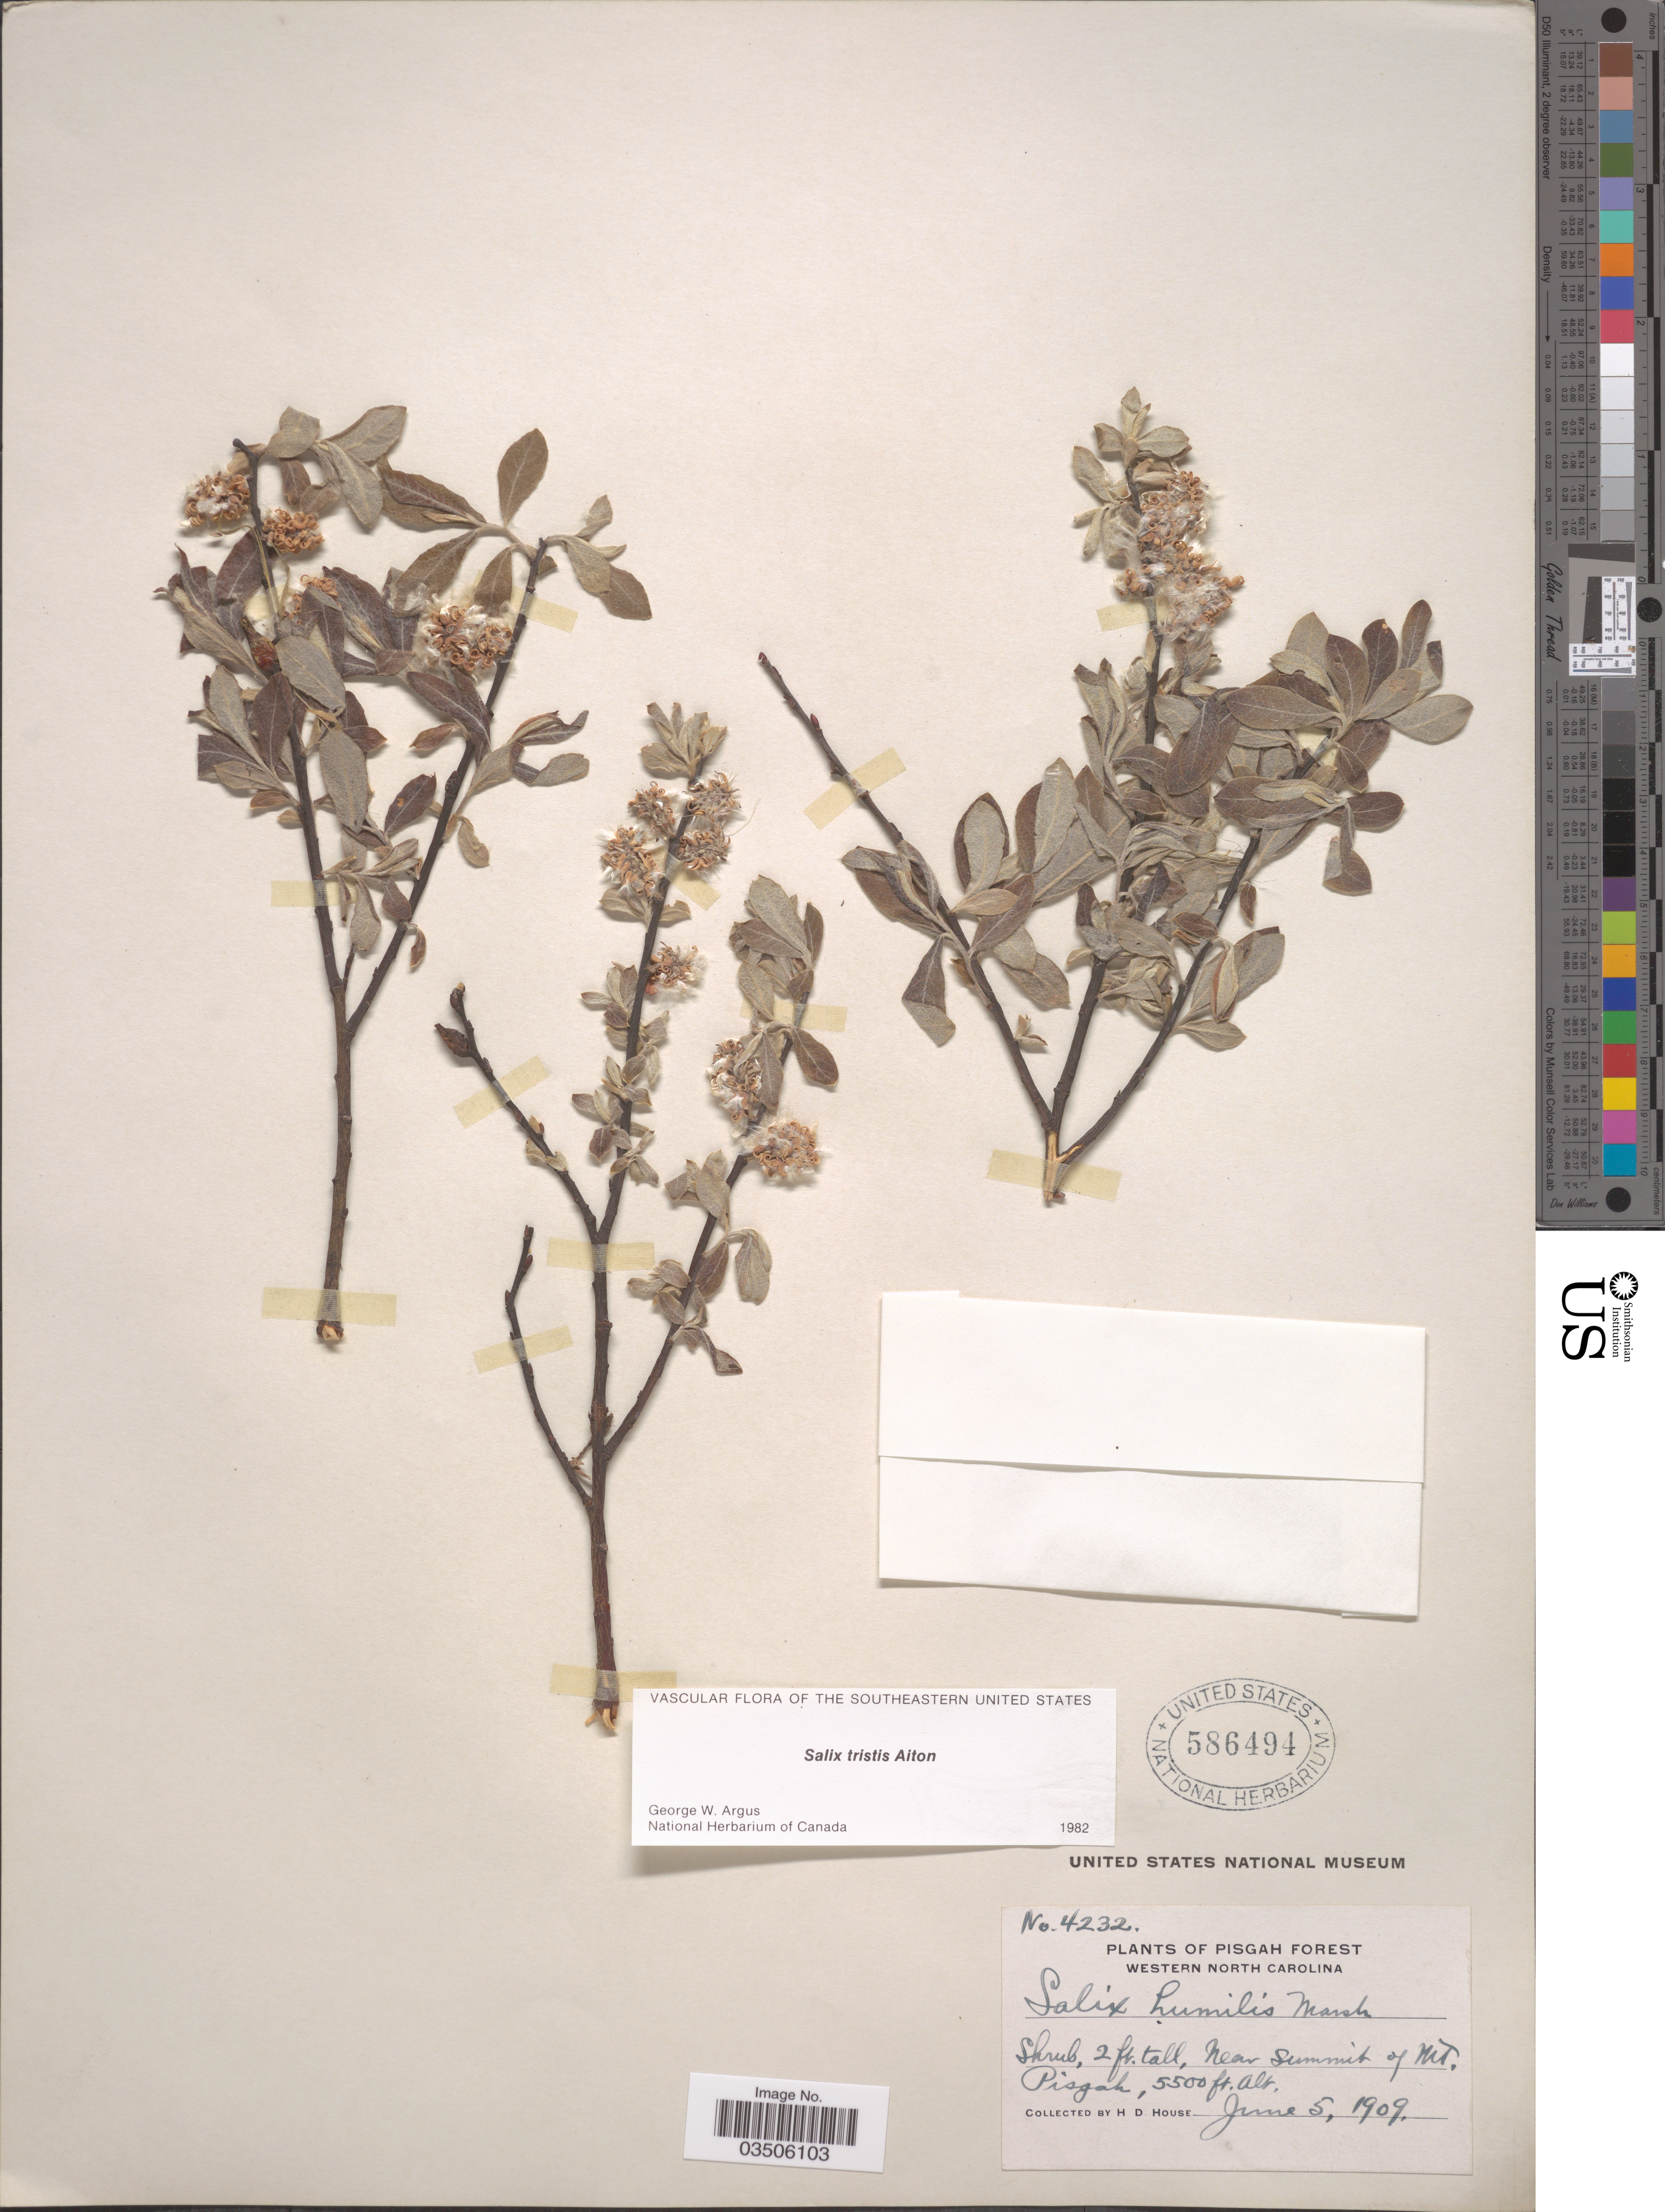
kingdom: Plantae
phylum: Tracheophyta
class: Magnoliopsida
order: Malpighiales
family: Salicaceae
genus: Salix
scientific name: Salix tristis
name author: Aiton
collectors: H. D. House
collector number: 4232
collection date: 1909-06-05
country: United States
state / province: North Carolina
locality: Pisgah Forest. Near Summit of Mt. Pisgah.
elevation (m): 1676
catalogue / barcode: US 586494